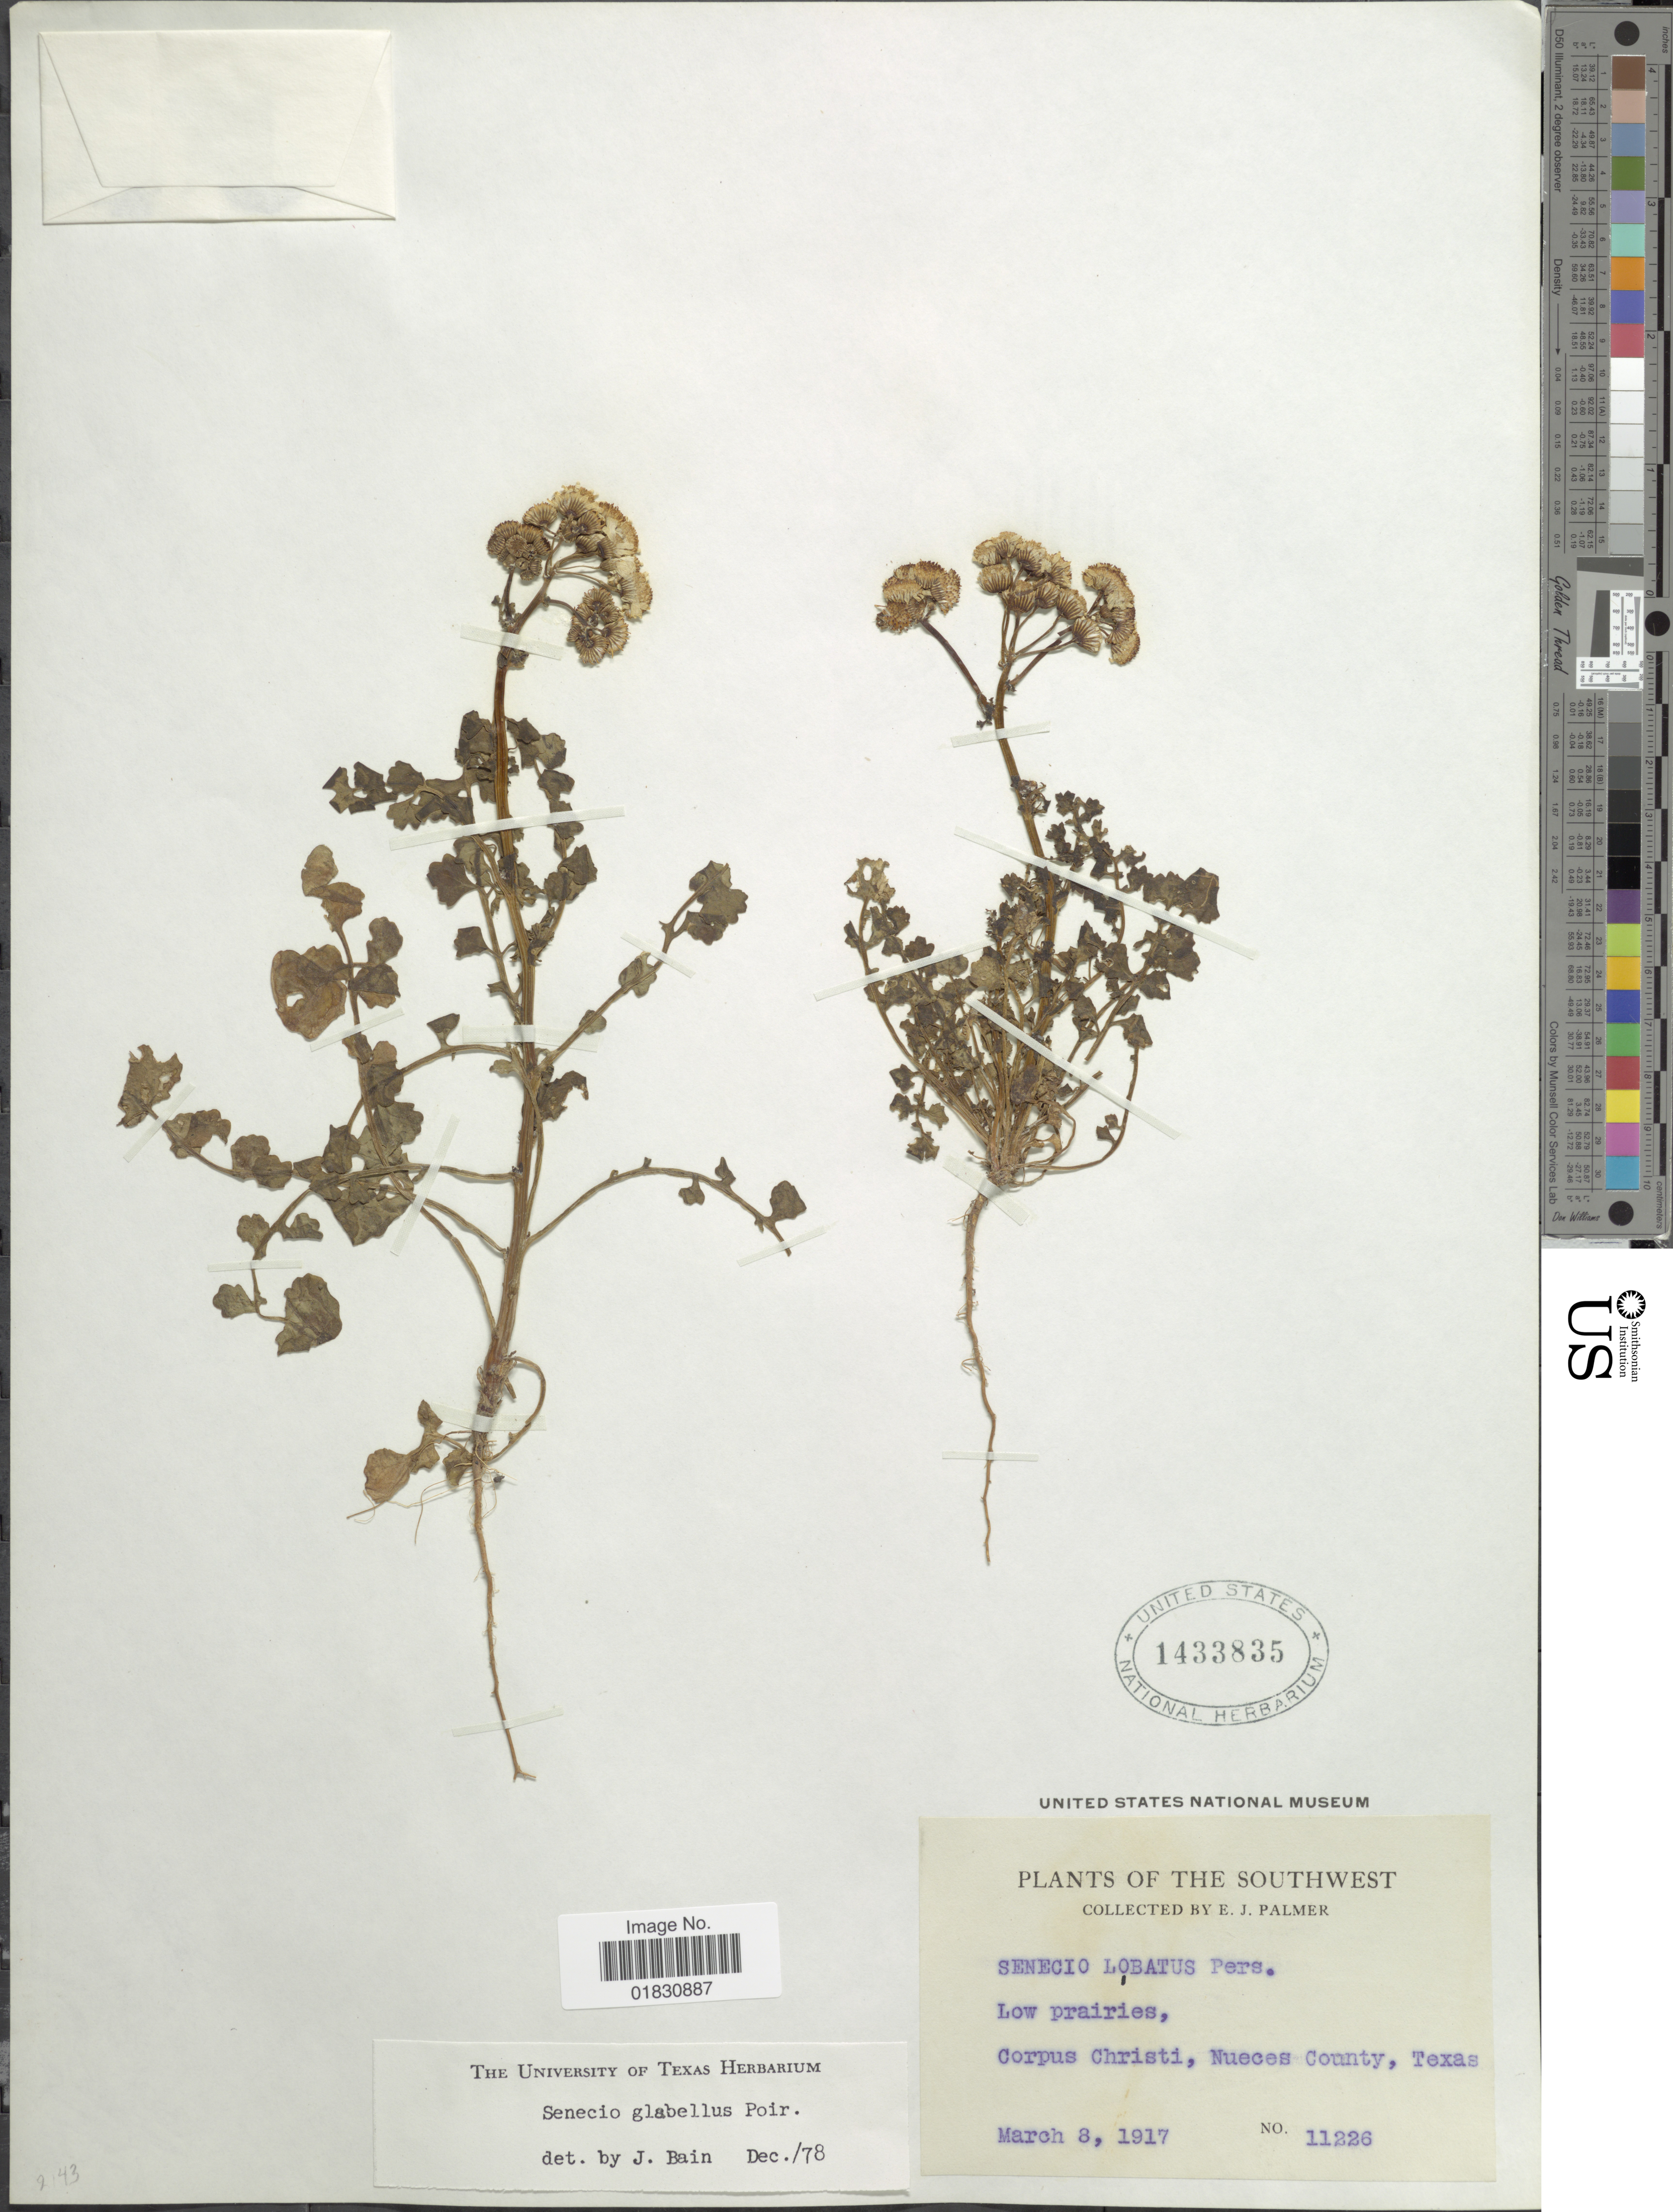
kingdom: Plantae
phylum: Tracheophyta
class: Magnoliopsida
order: Asterales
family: Asteraceae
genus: Packera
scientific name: Packera glabella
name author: (Poir.) C. Jeffrey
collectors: E. J. Palmer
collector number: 11226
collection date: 1917-03-08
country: United States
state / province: Texas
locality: Corpus Christi, Nueces County, Texas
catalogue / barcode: US 1433835